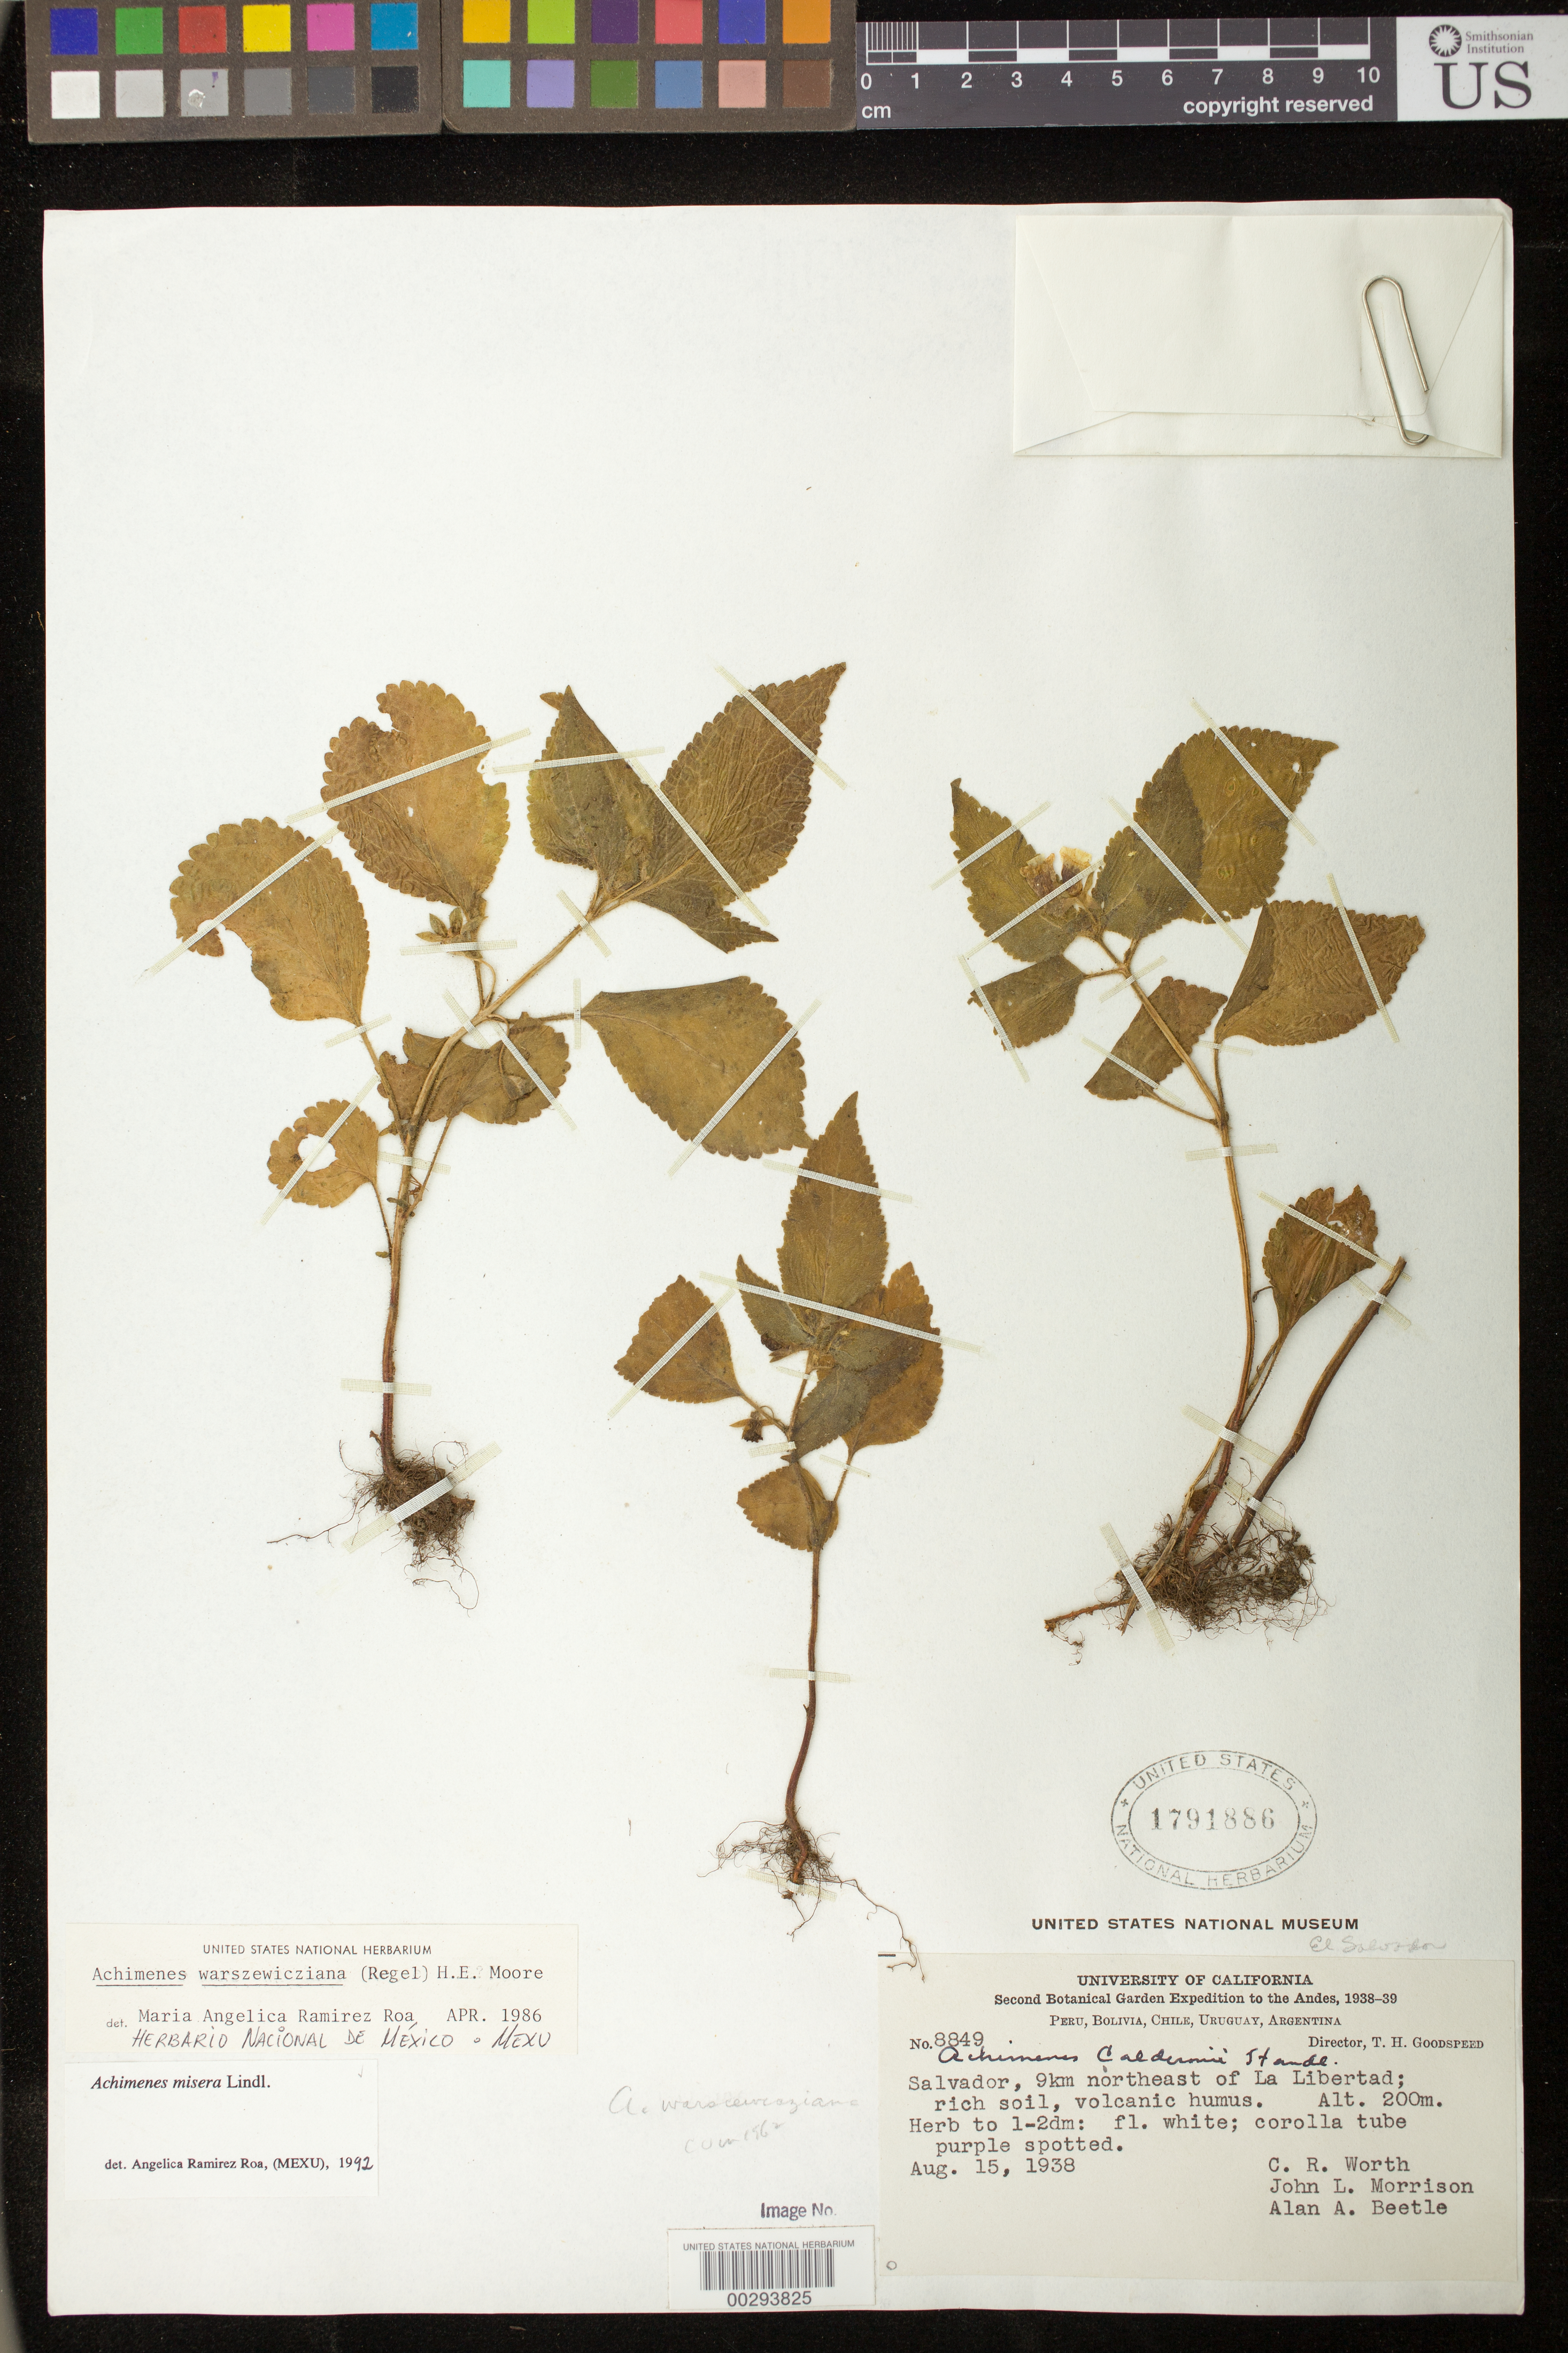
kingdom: Plantae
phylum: Tracheophyta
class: Magnoliopsida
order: Lamiales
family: Gesneriaceae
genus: Achimenes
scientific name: Achimenes misera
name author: Lindl.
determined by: Skog, Laurence E.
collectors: C. R. Worth, J. L. Morrison & A. A. Beetle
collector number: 8849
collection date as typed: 15 Aug 1938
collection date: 1938-08-15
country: El Salvador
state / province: La Libertad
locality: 9 km NE of La Libertad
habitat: Rich soil, volcanic humus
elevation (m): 200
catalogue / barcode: US 1791886